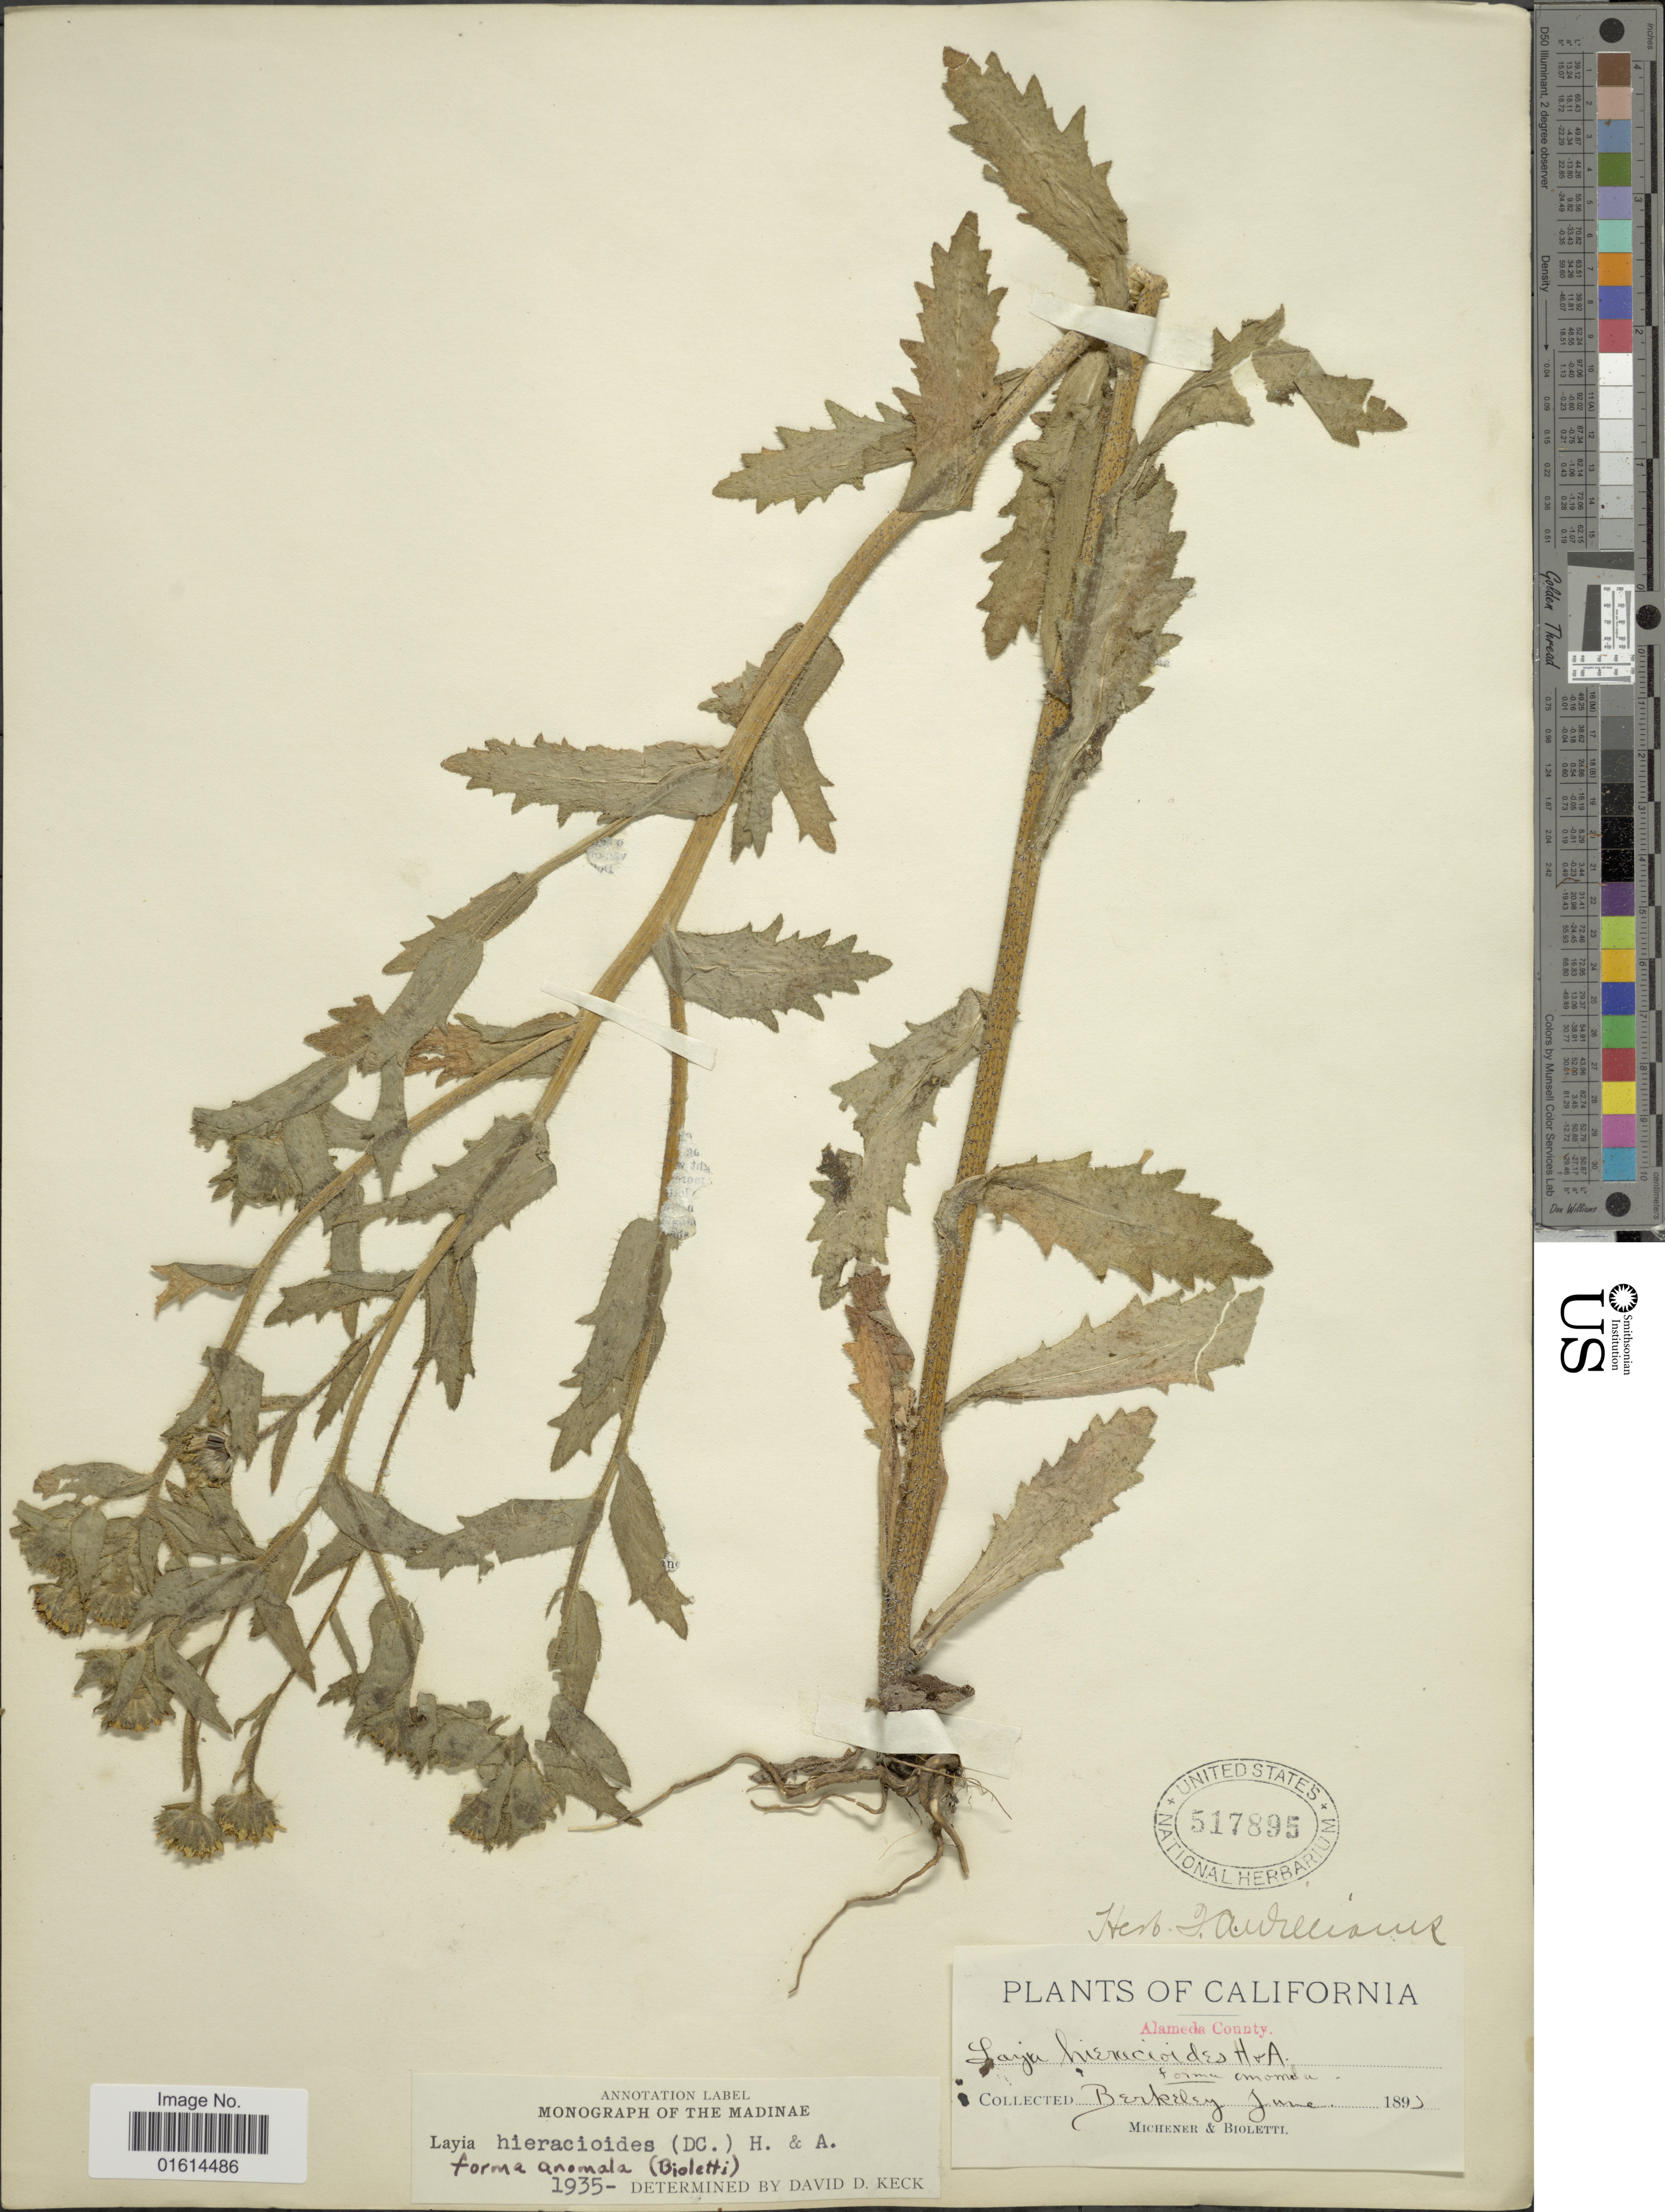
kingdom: Plantae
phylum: Tracheophyta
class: Magnoliopsida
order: Asterales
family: Asteraceae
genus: Layia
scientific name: Layia hieracioides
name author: (Hook. & Arn.) DC.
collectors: -. Michener & -- Bioletti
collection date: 1893-06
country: United States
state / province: California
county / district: Alameda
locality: Alameda County, Berkeley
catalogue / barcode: US 517895